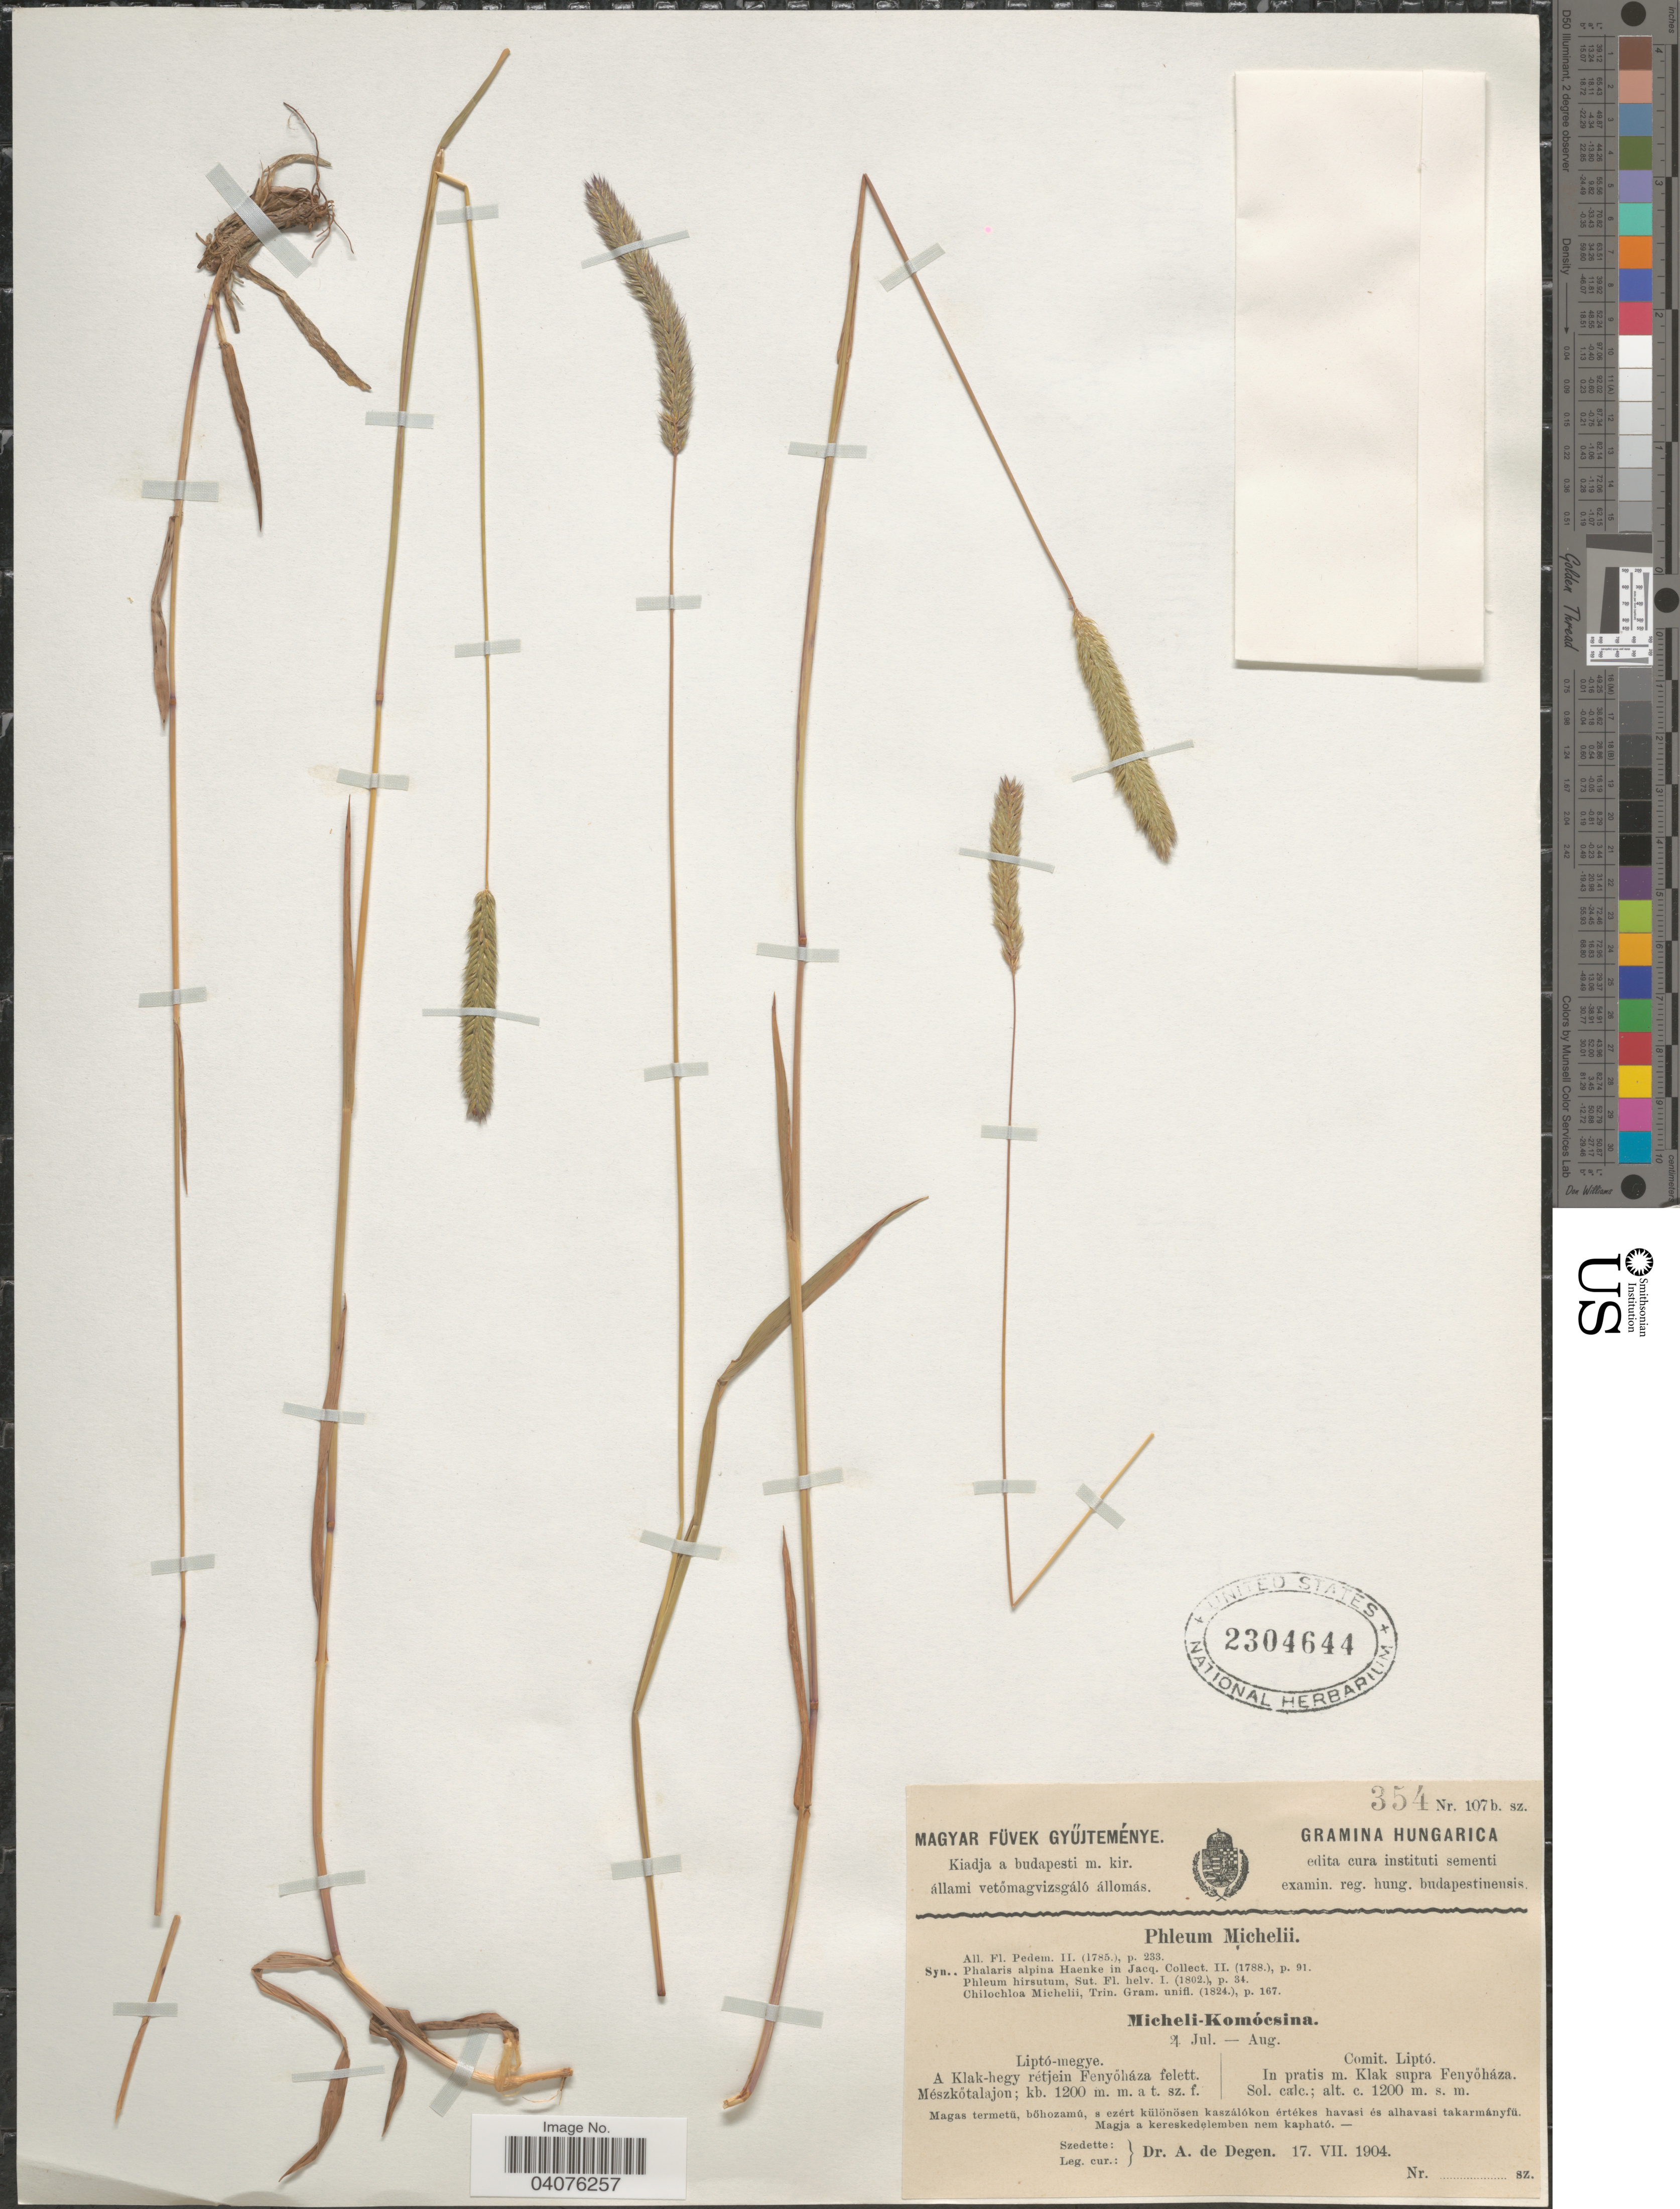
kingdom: Plantae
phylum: Tracheophyta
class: Liliopsida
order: Poales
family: Poaceae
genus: Phleum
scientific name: Phleum michelii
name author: All.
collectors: A. Degen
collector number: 354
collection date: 1904-07-17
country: Hungary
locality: Comit. Liptó. In pratis m. Klak supra Fenyöháza.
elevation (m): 1200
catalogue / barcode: US 2304644